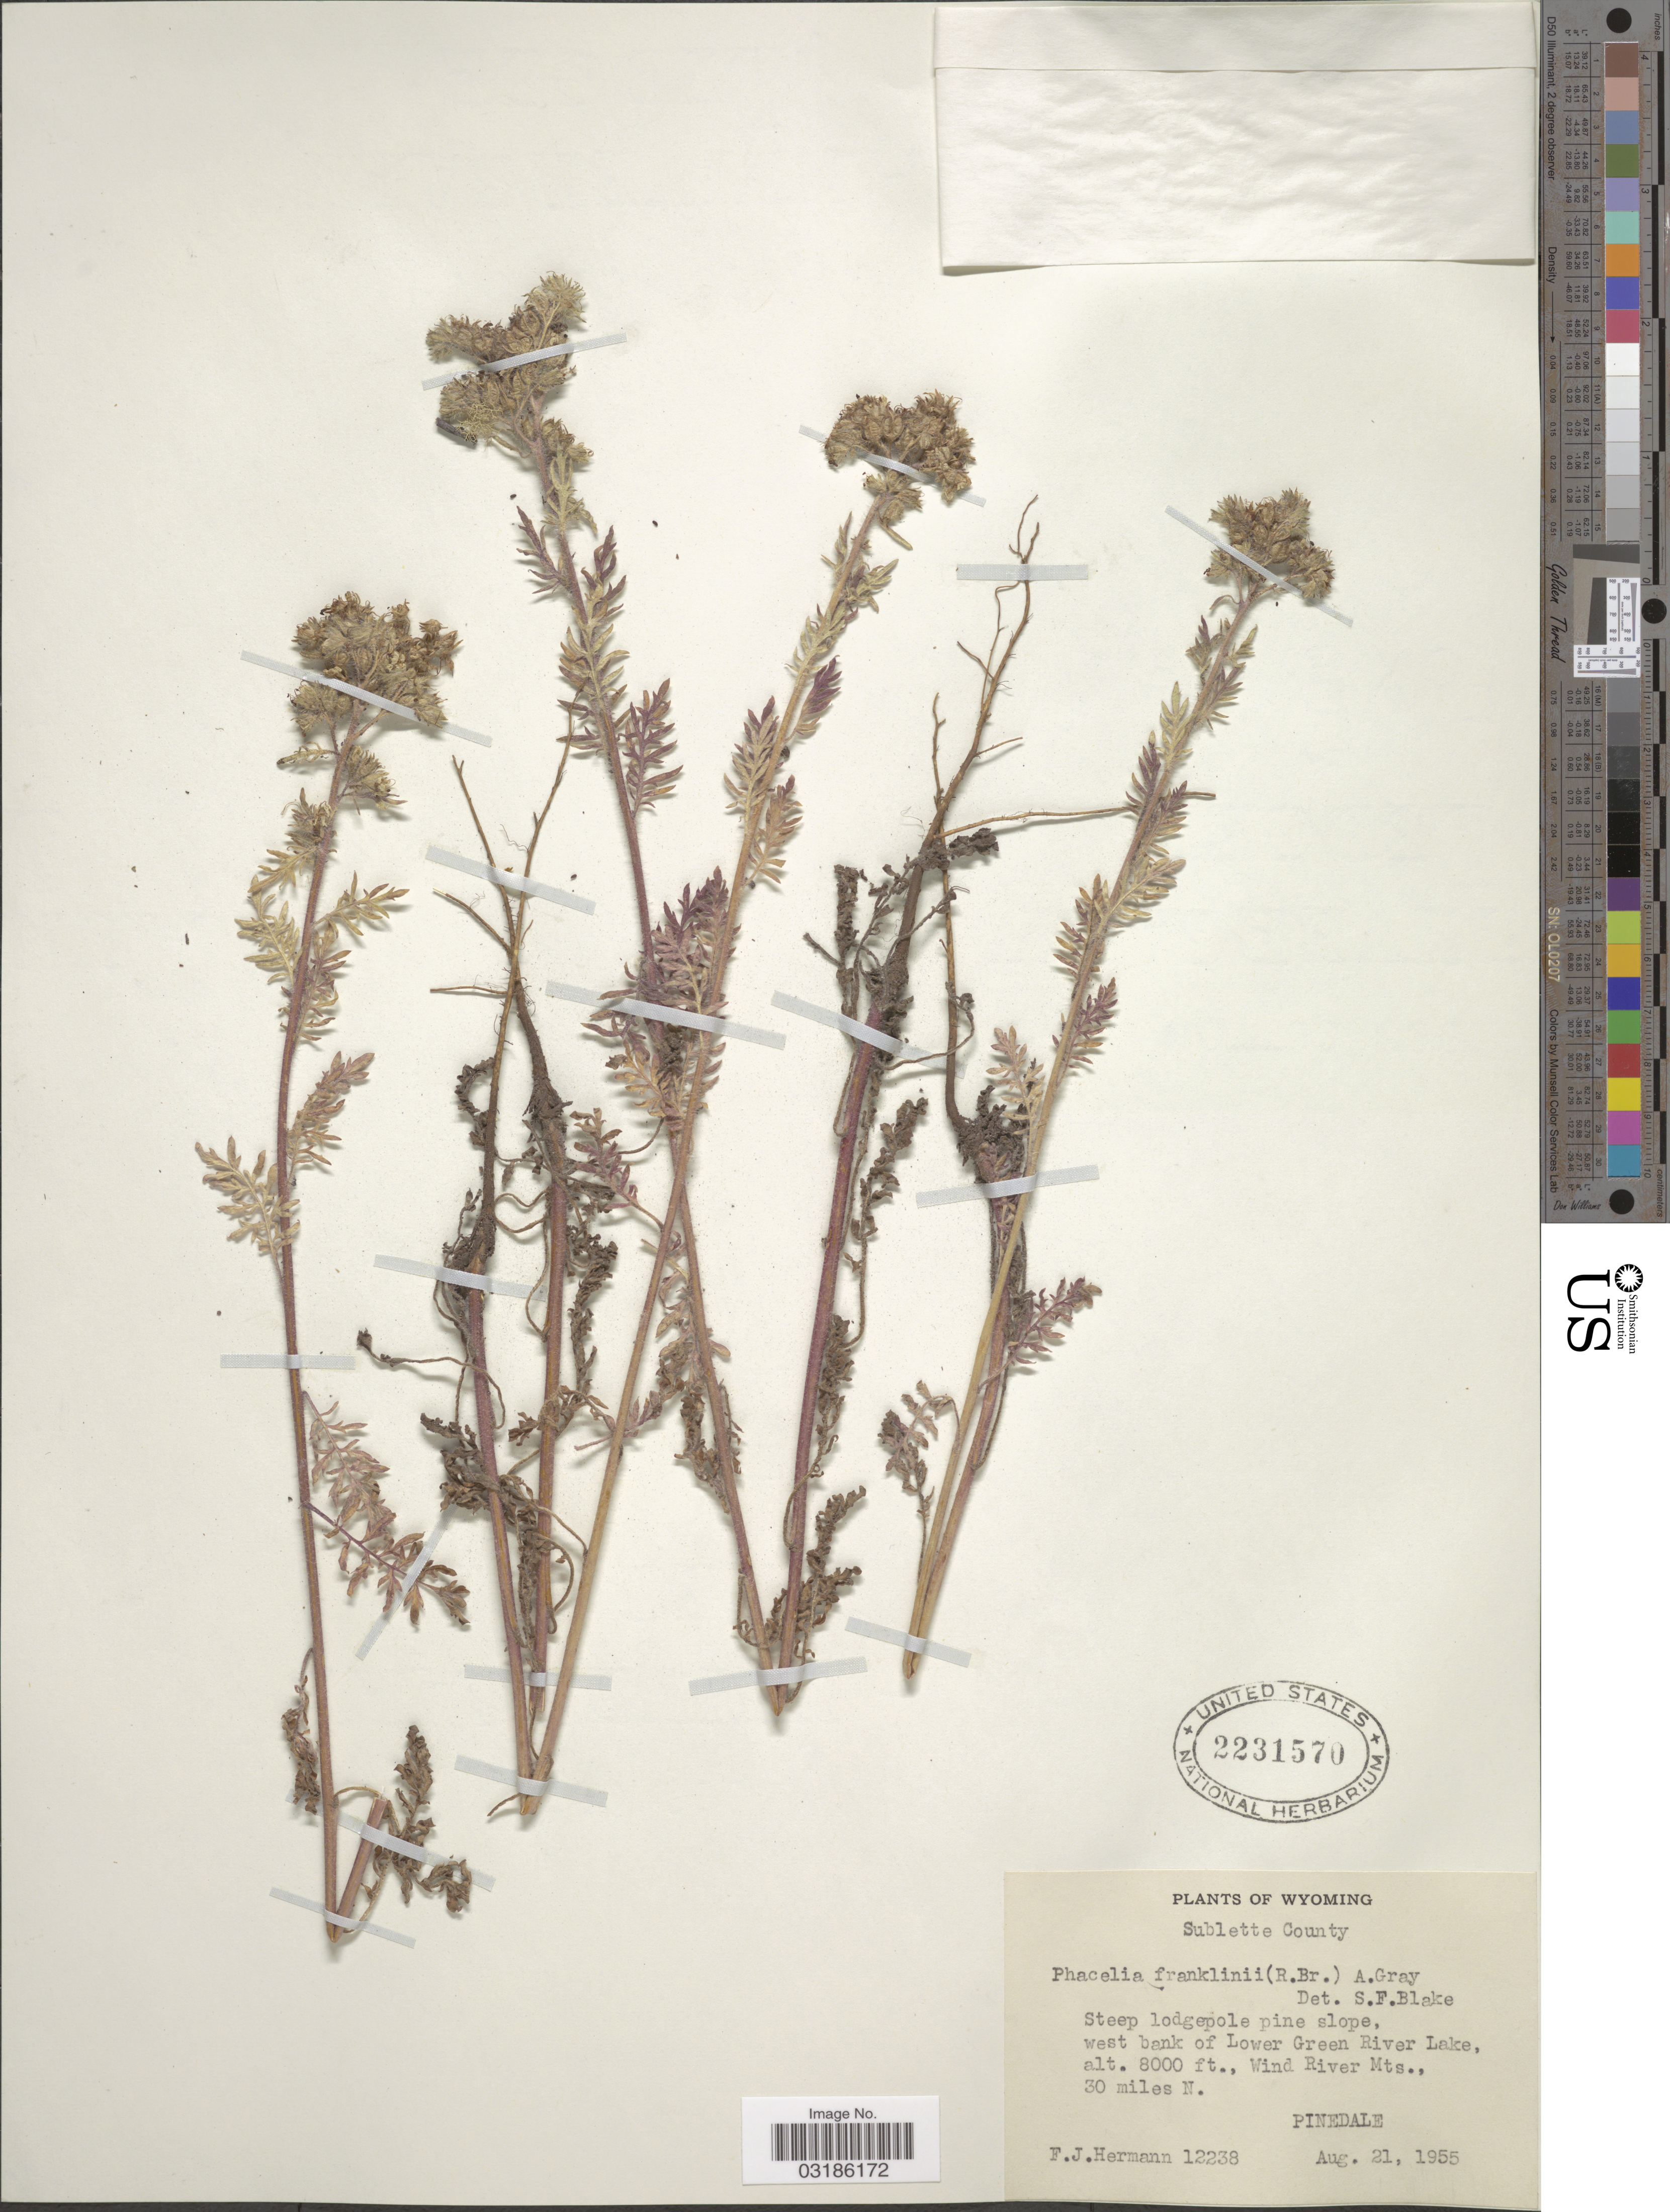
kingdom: Plantae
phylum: Tracheophyta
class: Magnoliopsida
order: Boraginales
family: Hydrophyllaceae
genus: Phacelia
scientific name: Phacelia franklinii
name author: Nutt.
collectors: F. J. Hermann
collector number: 12238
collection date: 1955-08-21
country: United States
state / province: Wyoming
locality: Sublette County. Steep lodgepole pine slope, west bank of Lower Green River Lake., Wind River Mts. Pinedale.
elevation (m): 2438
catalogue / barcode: US 2231570